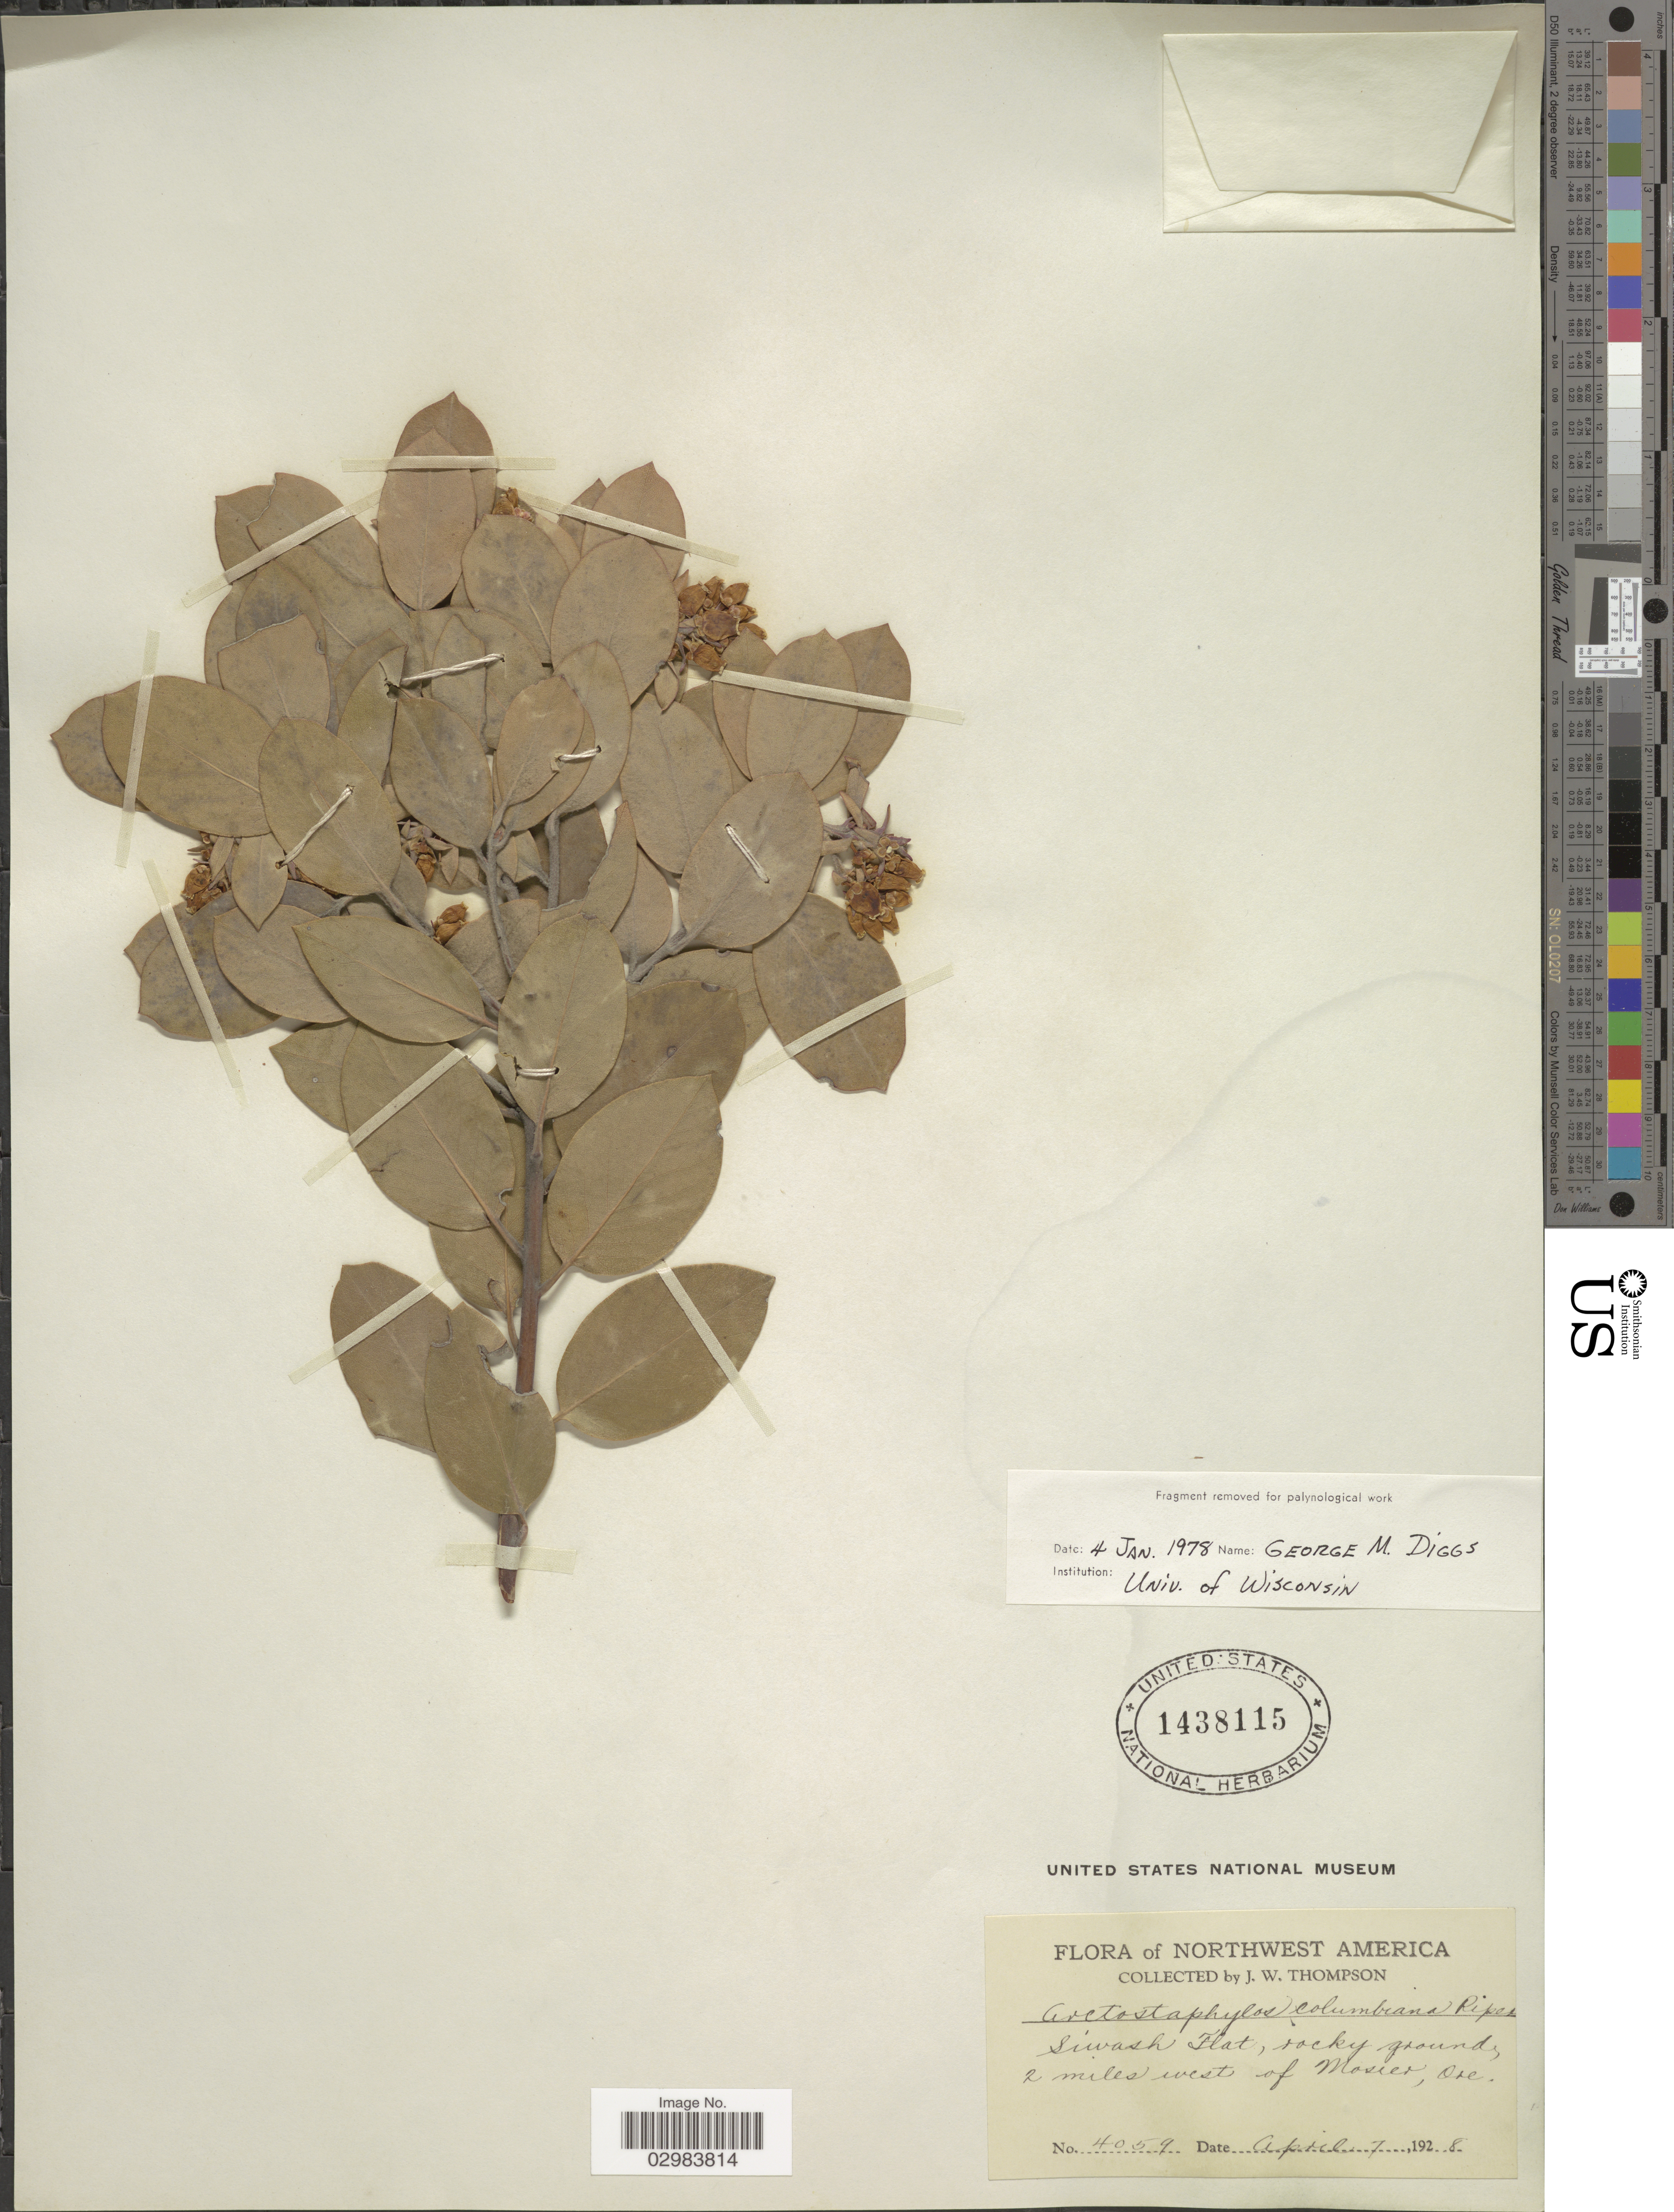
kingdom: Plantae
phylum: Tracheophyta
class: Magnoliopsida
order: Ericales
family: Ericaceae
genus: Arctostaphylos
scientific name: Arctostaphylos columbiana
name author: Piper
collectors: J. Thompson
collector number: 4059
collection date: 1928-04-07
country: United States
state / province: Oregon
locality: Siwash Flat, rocky grounds, 2 miles west of Mosier.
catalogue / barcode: US 1438115